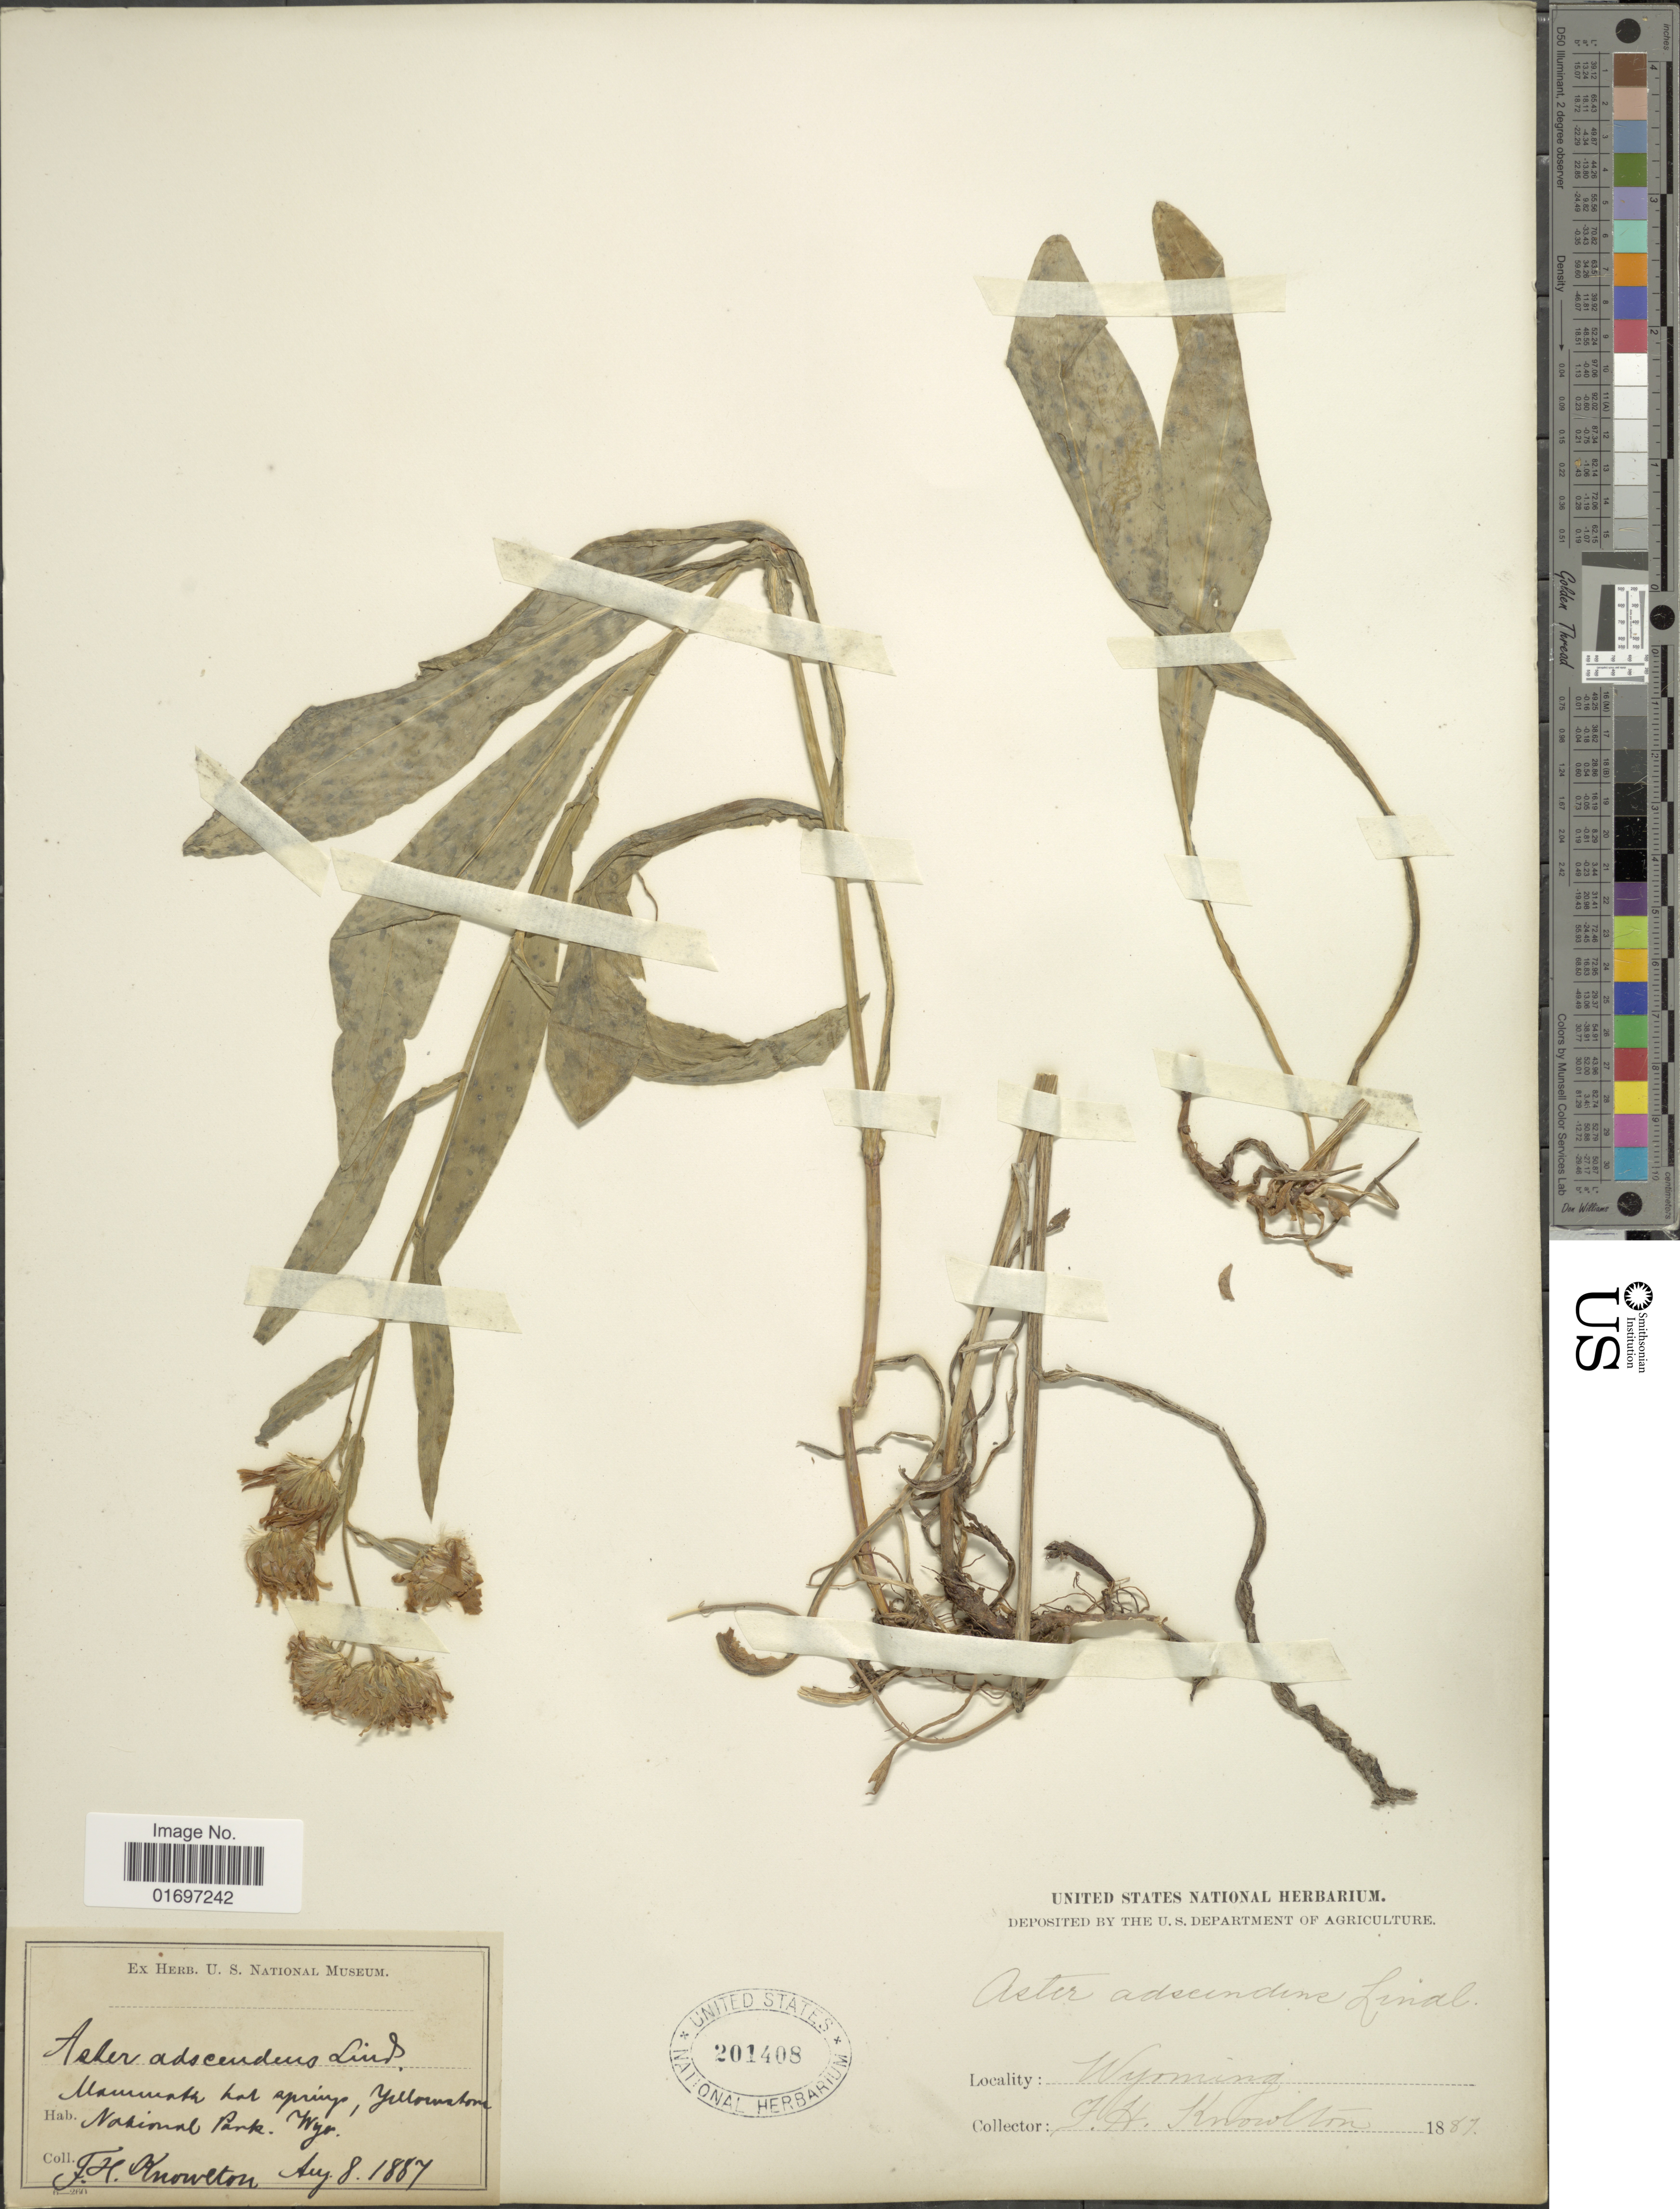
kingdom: Plantae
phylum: Tracheophyta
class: Magnoliopsida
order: Asterales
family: Asteraceae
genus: Symphyotrichum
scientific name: Symphyotrichum ascendens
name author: (Lindl.) G.L. Nesom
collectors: F. H. Knowlton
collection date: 1887-08-08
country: United States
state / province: Wyoming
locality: Mammoth hot springs, Yellowstone National Park, Wyo.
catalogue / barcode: US 201408